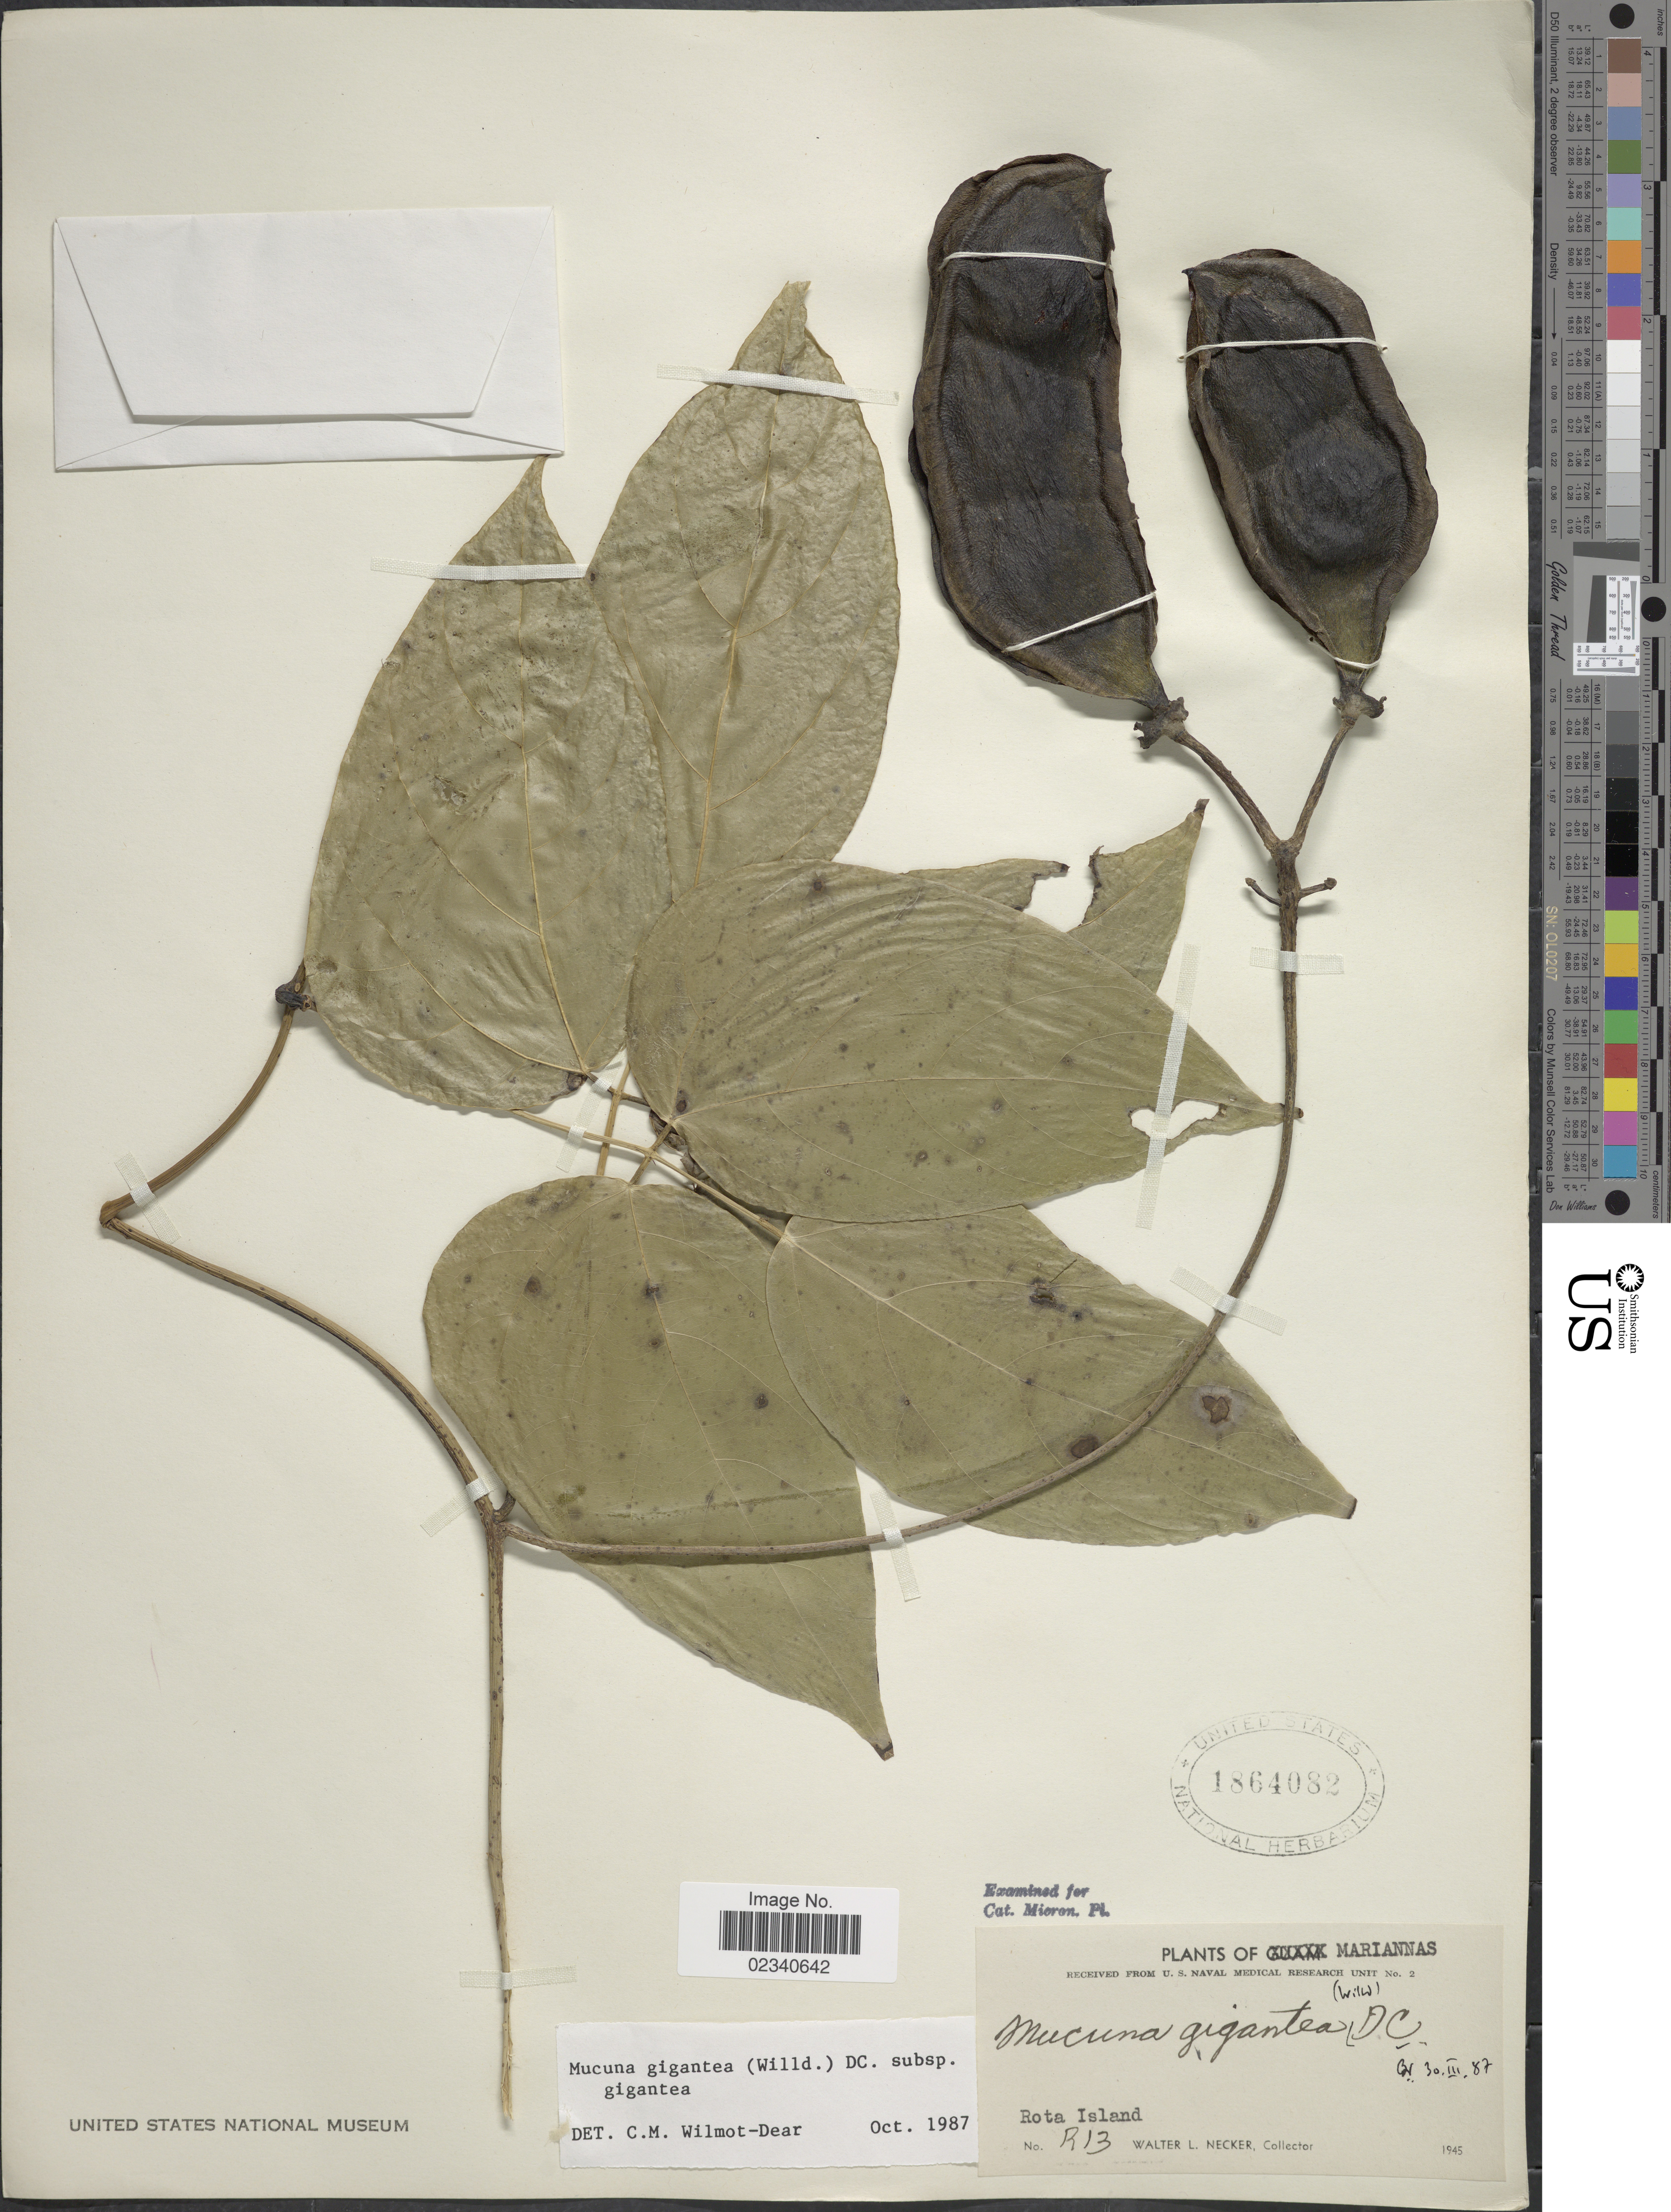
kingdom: Plantae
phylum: Tracheophyta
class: Magnoliopsida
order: Fabales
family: Fabaceae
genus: Mucuna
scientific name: Mucuna gigantea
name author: (Willd.) DC.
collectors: W. L. Necker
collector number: R13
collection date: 1945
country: Northern Mariana Islands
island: Rota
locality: Rota Island.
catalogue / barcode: US 1864082